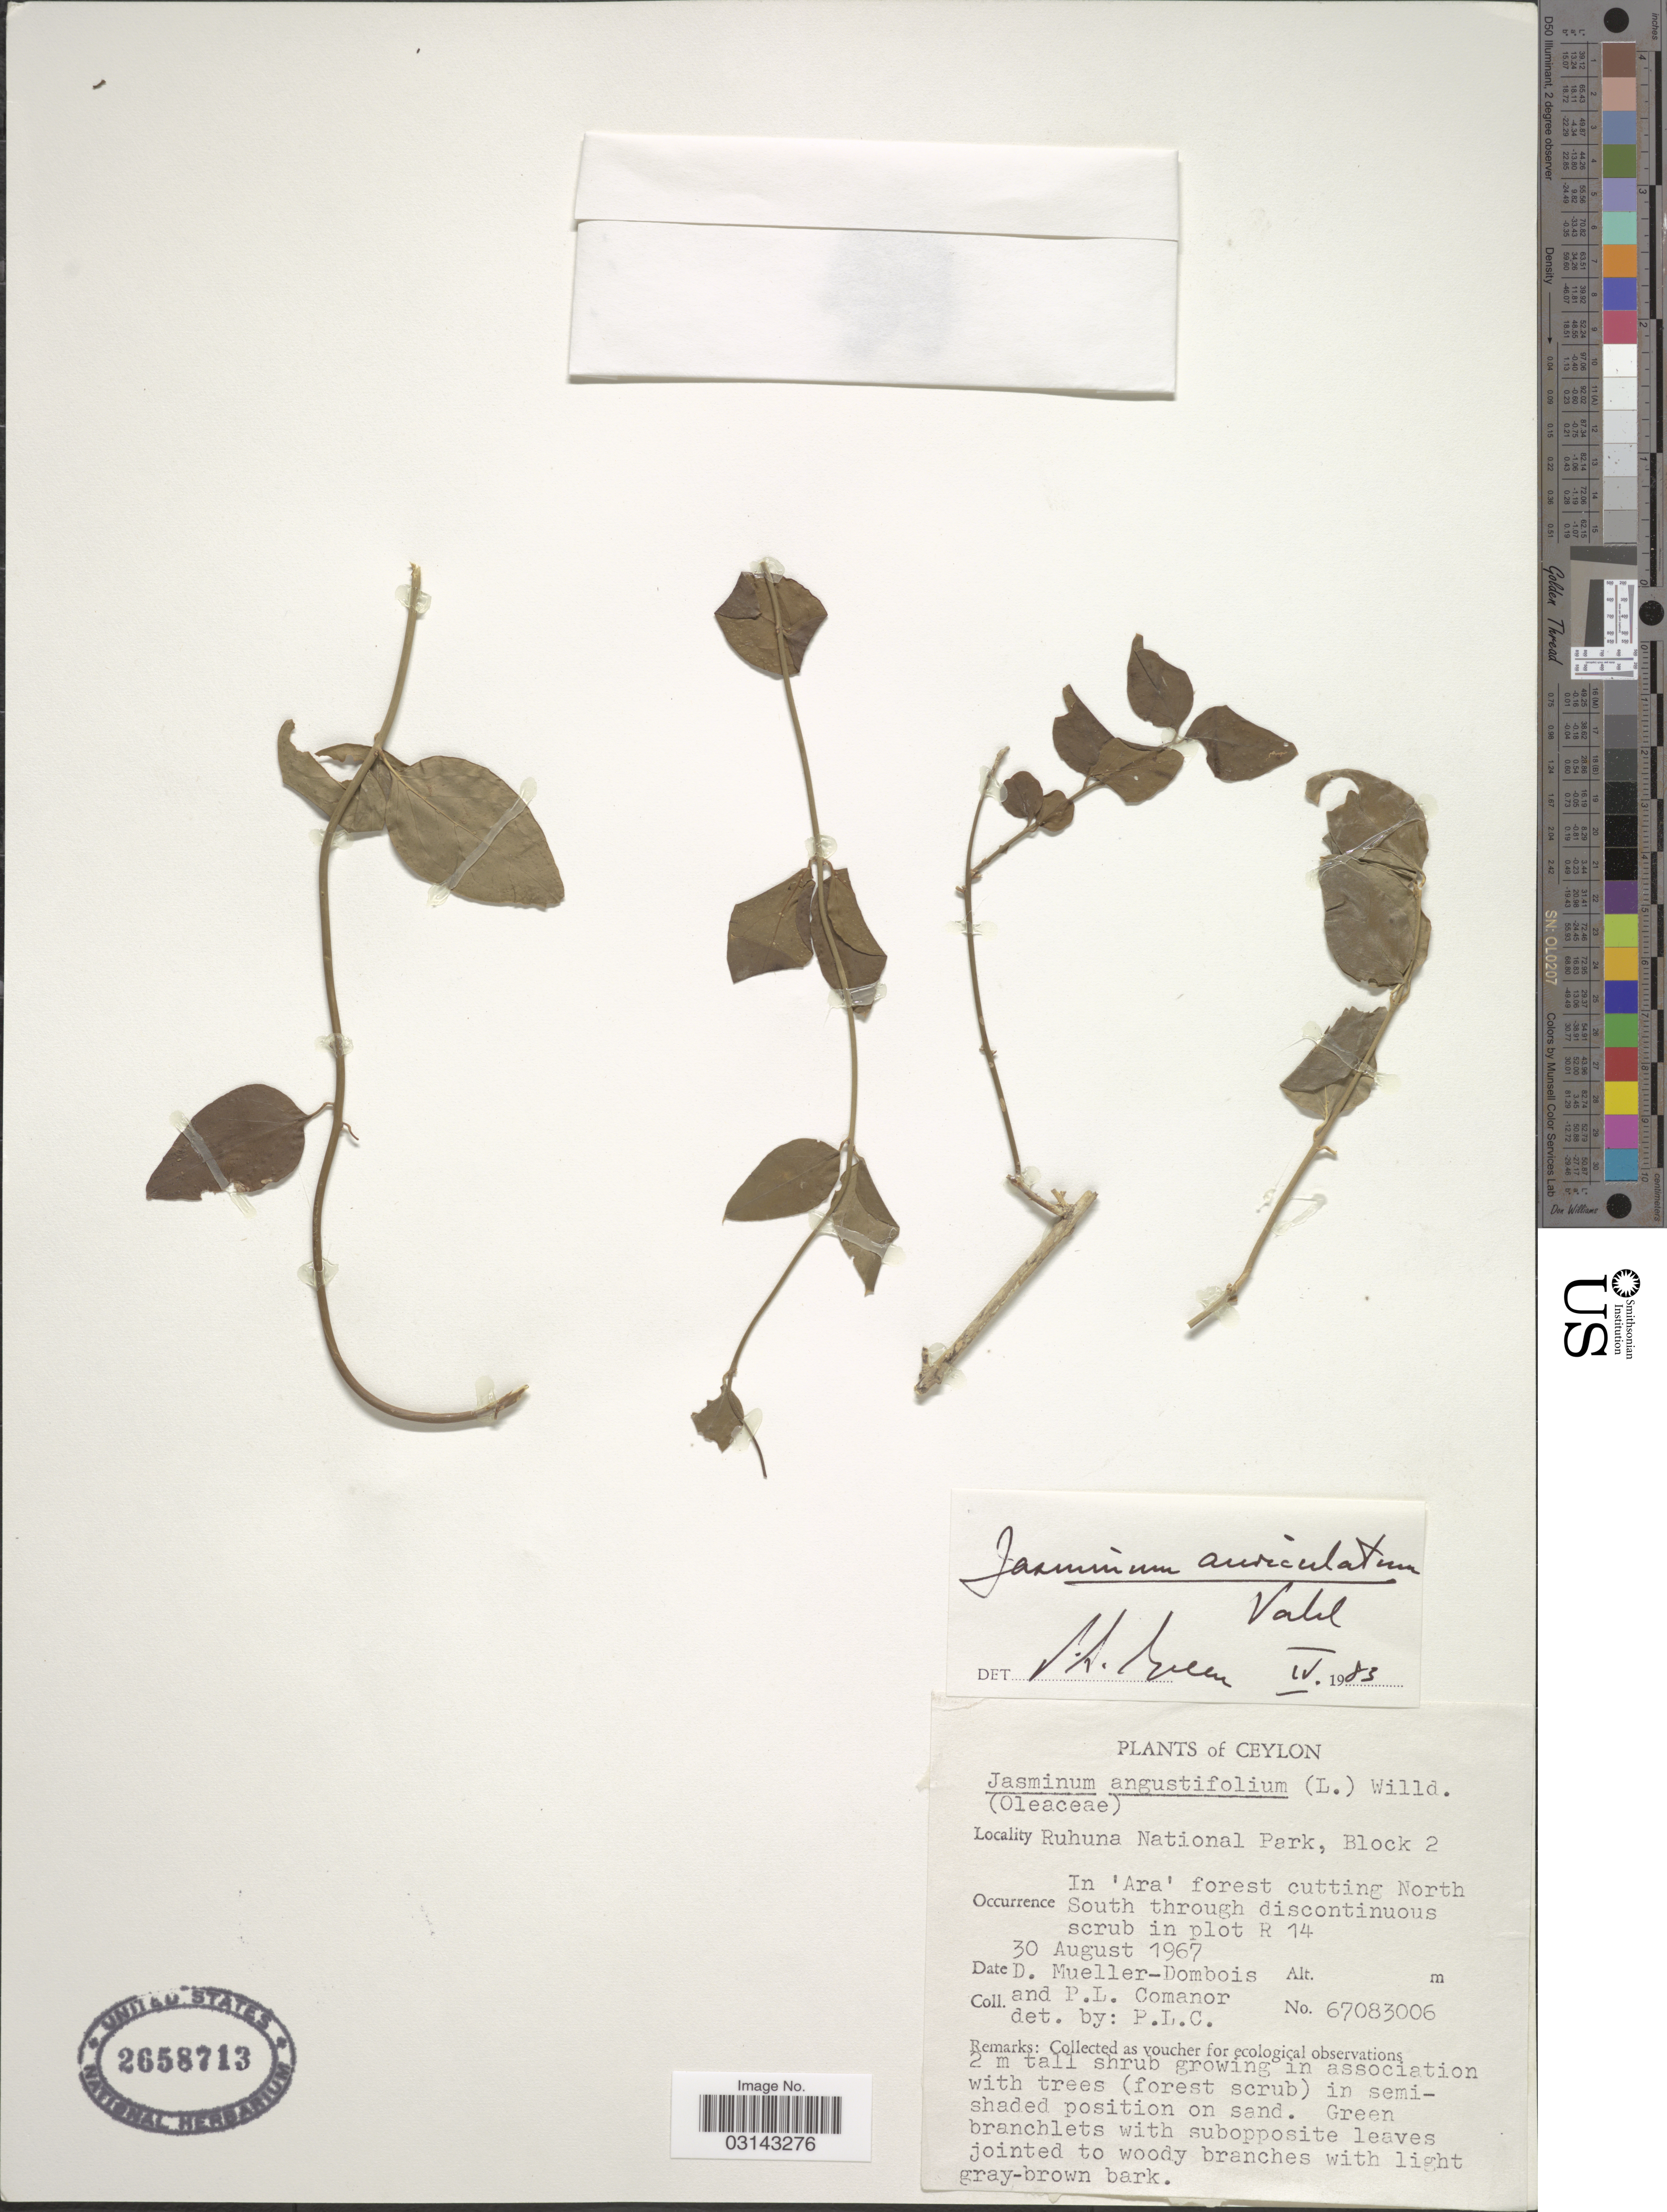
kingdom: Plantae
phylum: Tracheophyta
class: Magnoliopsida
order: Lamiales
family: Oleaceae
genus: Jasminum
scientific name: Jasminum auriculatum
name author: Vahl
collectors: D. Mueller-Dombois & P. Comanor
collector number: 67083006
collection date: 1967-08-30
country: Sri Lanka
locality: Ceylon. Ruhuna National Park, Block 2. In 'Ara' forest cutting North South. In plot R 14.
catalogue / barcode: US 2658713